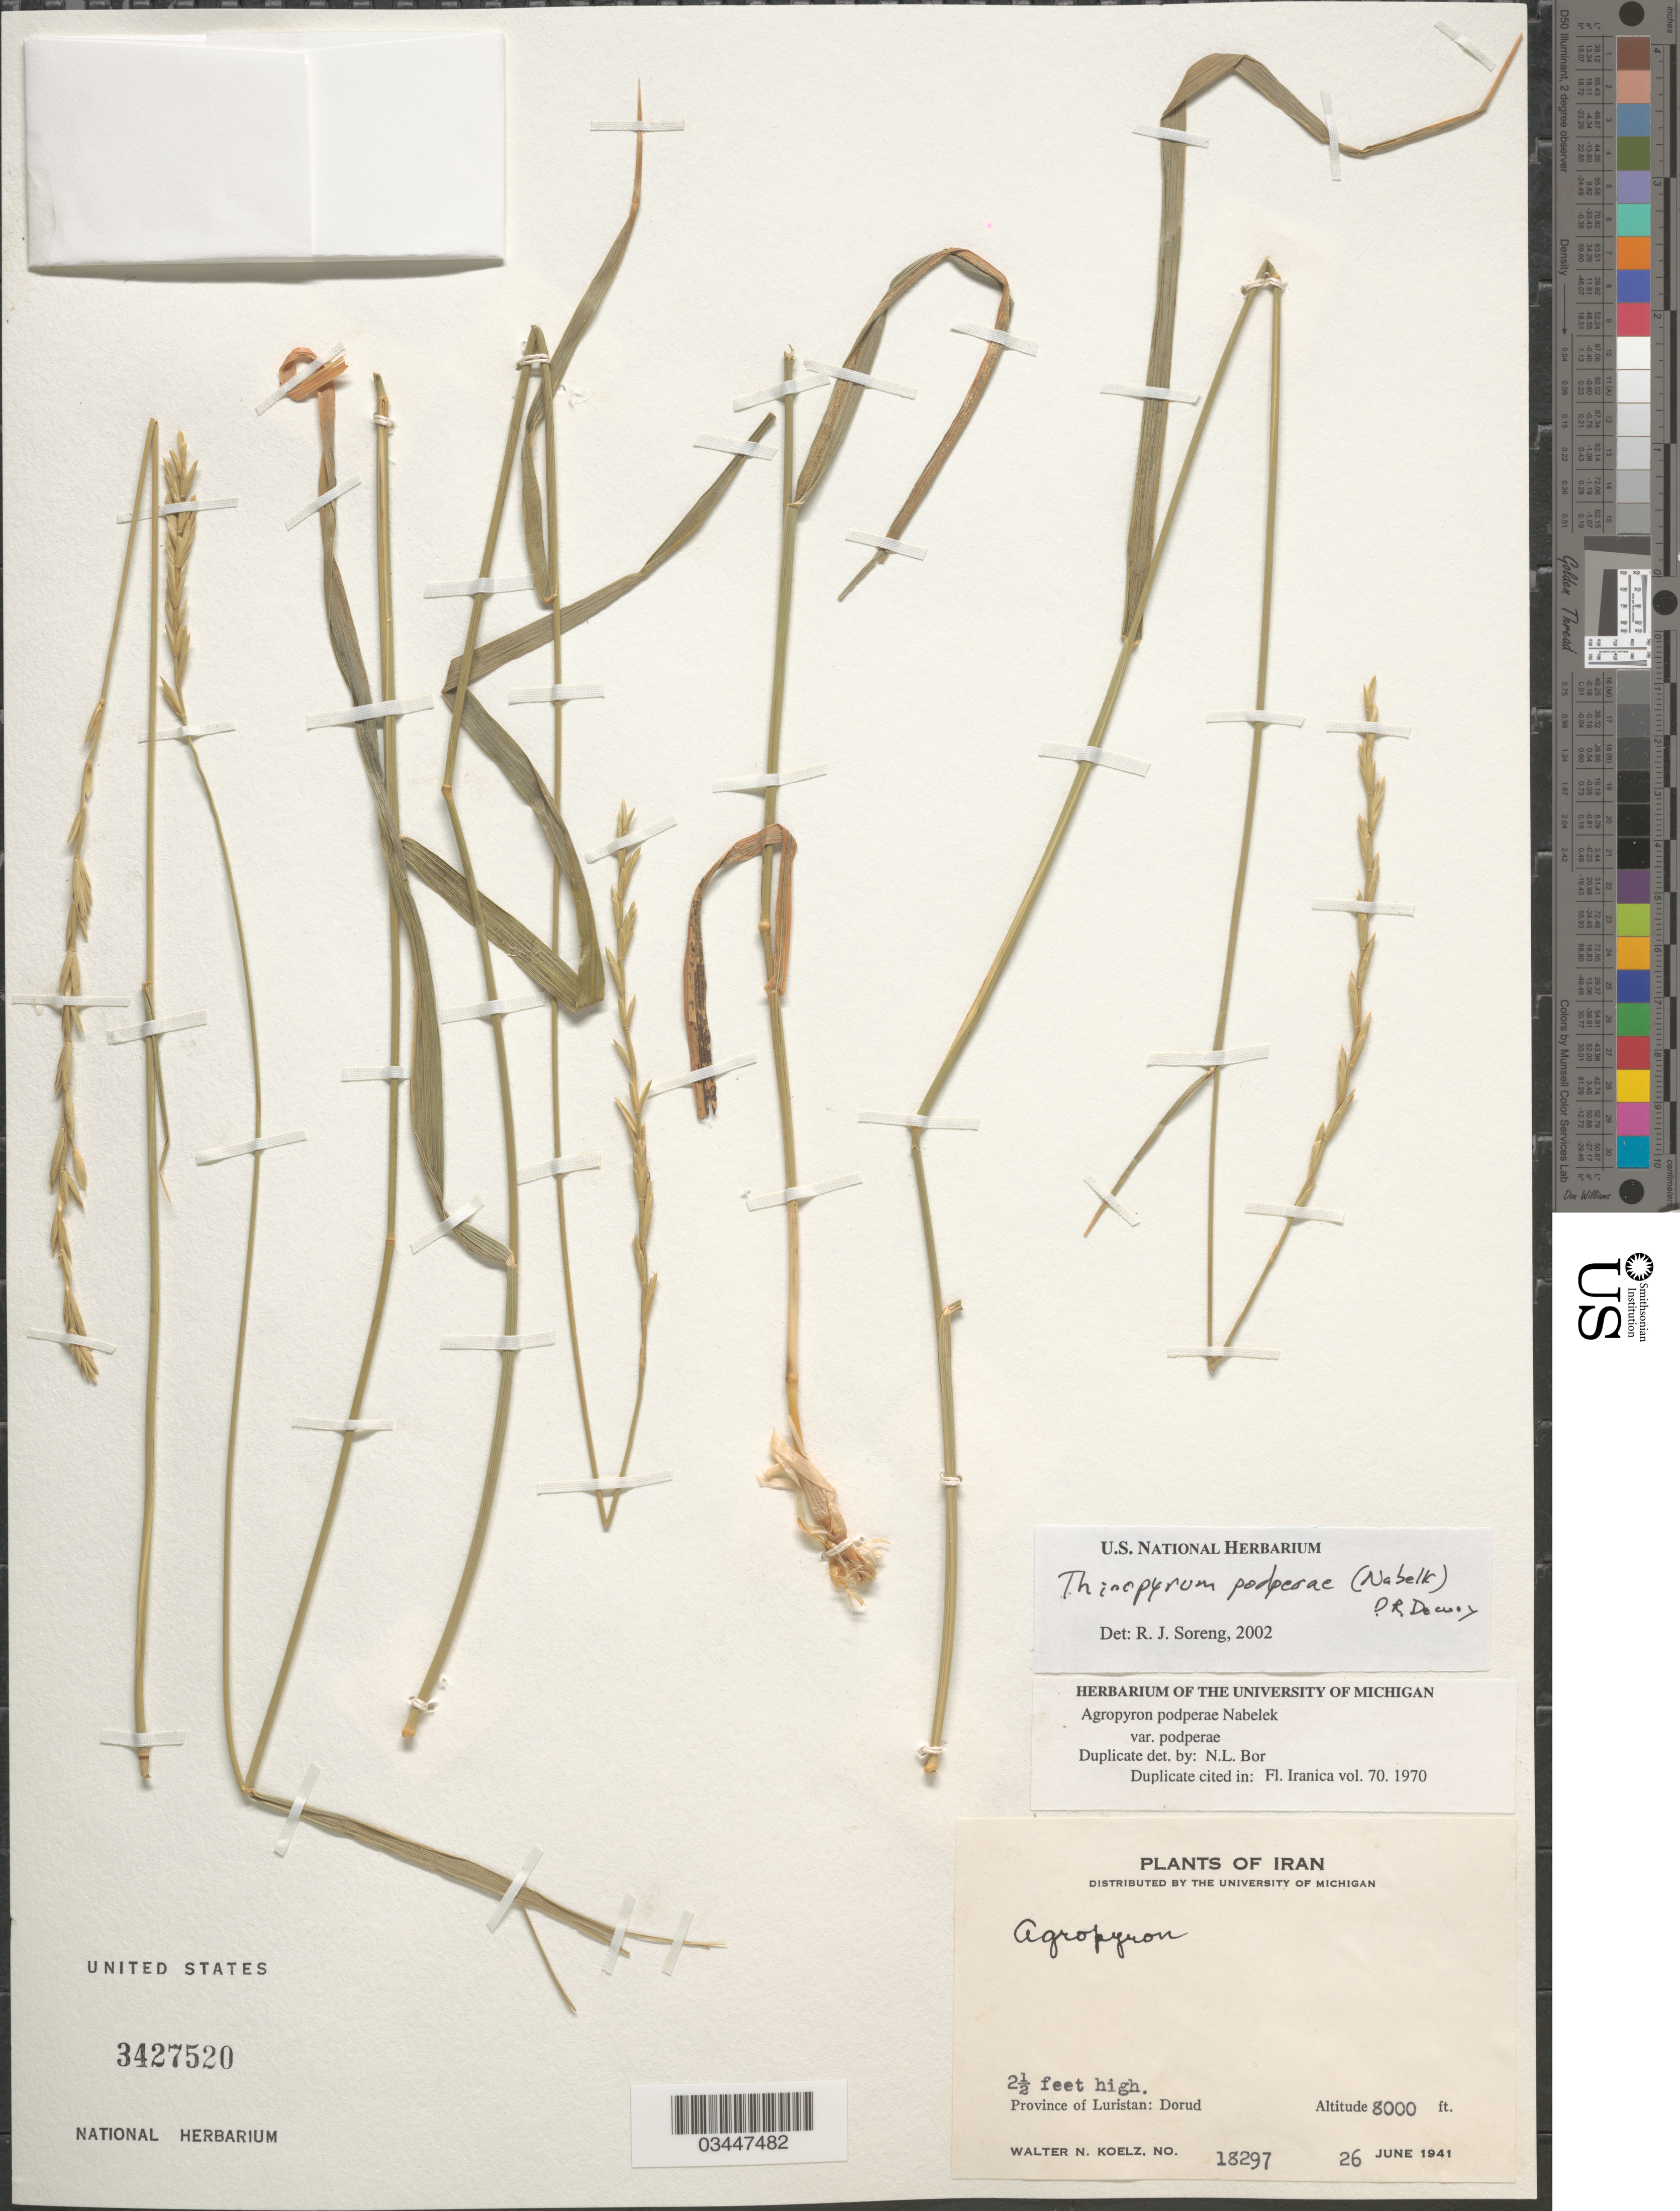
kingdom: Plantae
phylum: Tracheophyta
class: Liliopsida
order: Poales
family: Poaceae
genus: Thinopyrum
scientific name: Thinopyrum podperae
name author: (Nabelek) Dewey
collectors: W. N. Koelz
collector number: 18297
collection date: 1941-06-26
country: Iran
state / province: Lorestan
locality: Province of Luristan: Dorud.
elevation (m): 2438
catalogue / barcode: US 3427520